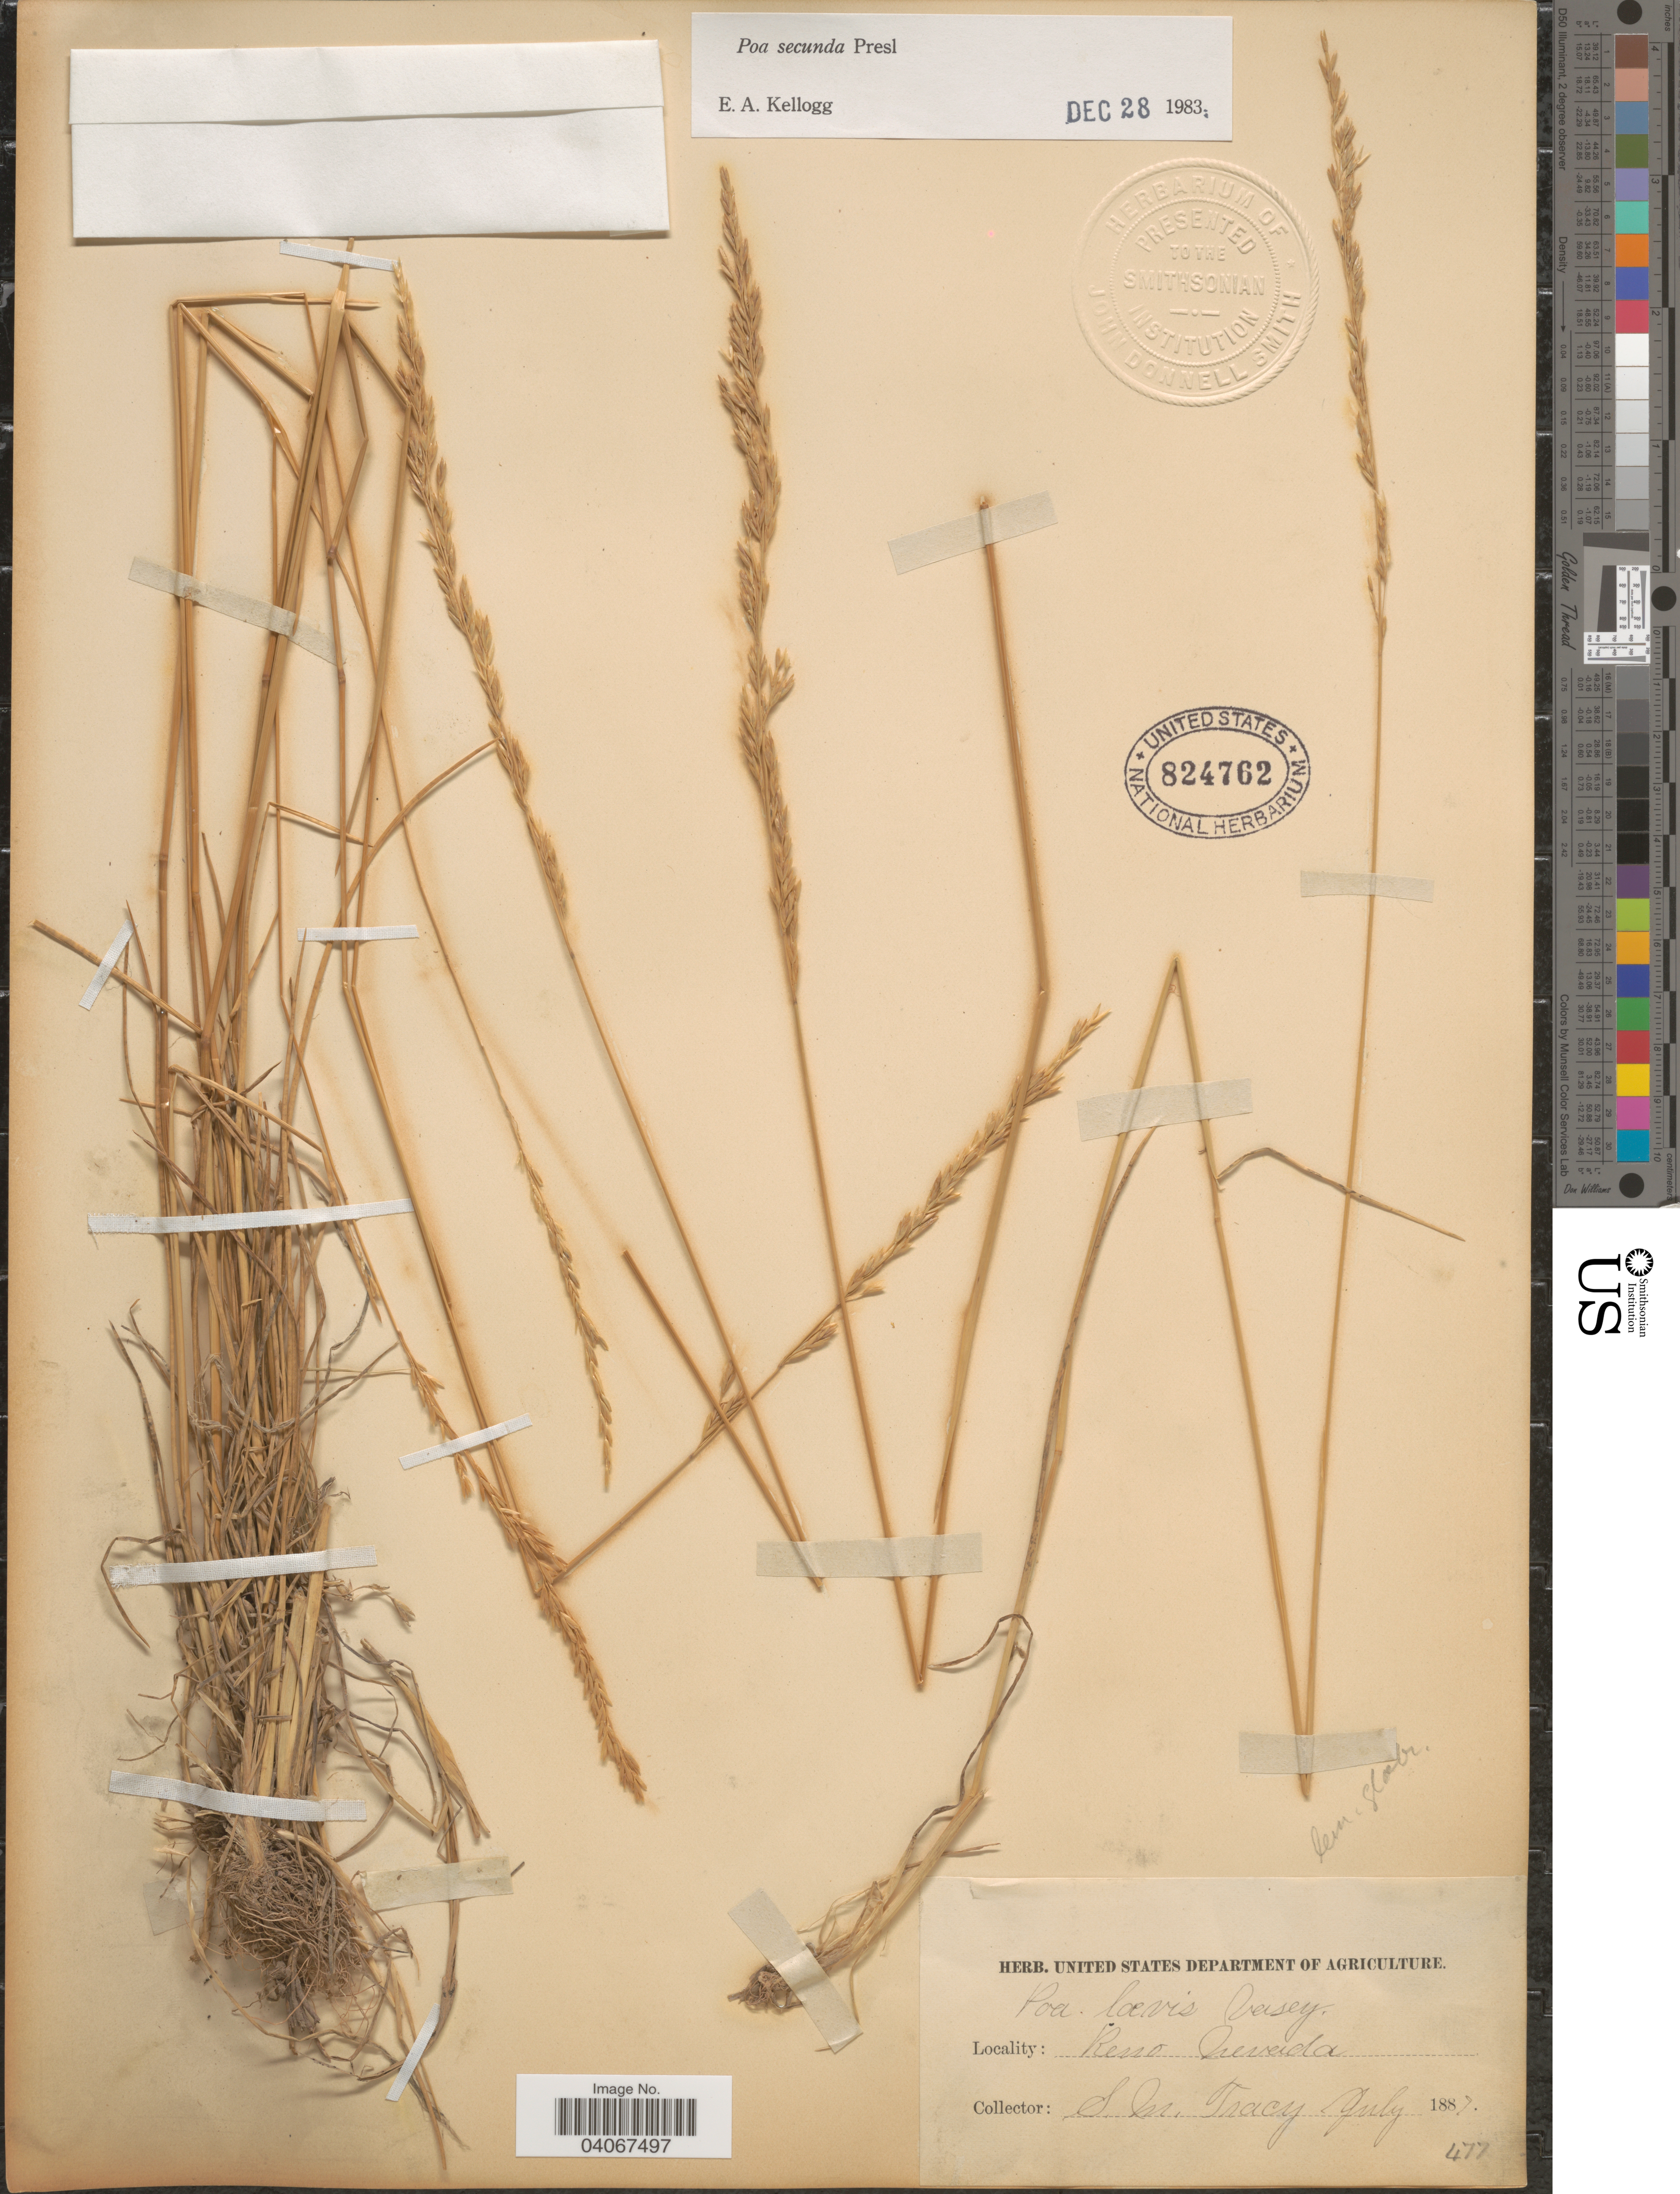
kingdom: Plantae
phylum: Tracheophyta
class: Liliopsida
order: Poales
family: Poaceae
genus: Poa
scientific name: Poa secunda subsp. secunda var. secunda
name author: J. Presl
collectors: S. M. Tracy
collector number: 477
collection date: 1887-07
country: United States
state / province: Nevada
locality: Reno.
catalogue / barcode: US 824762